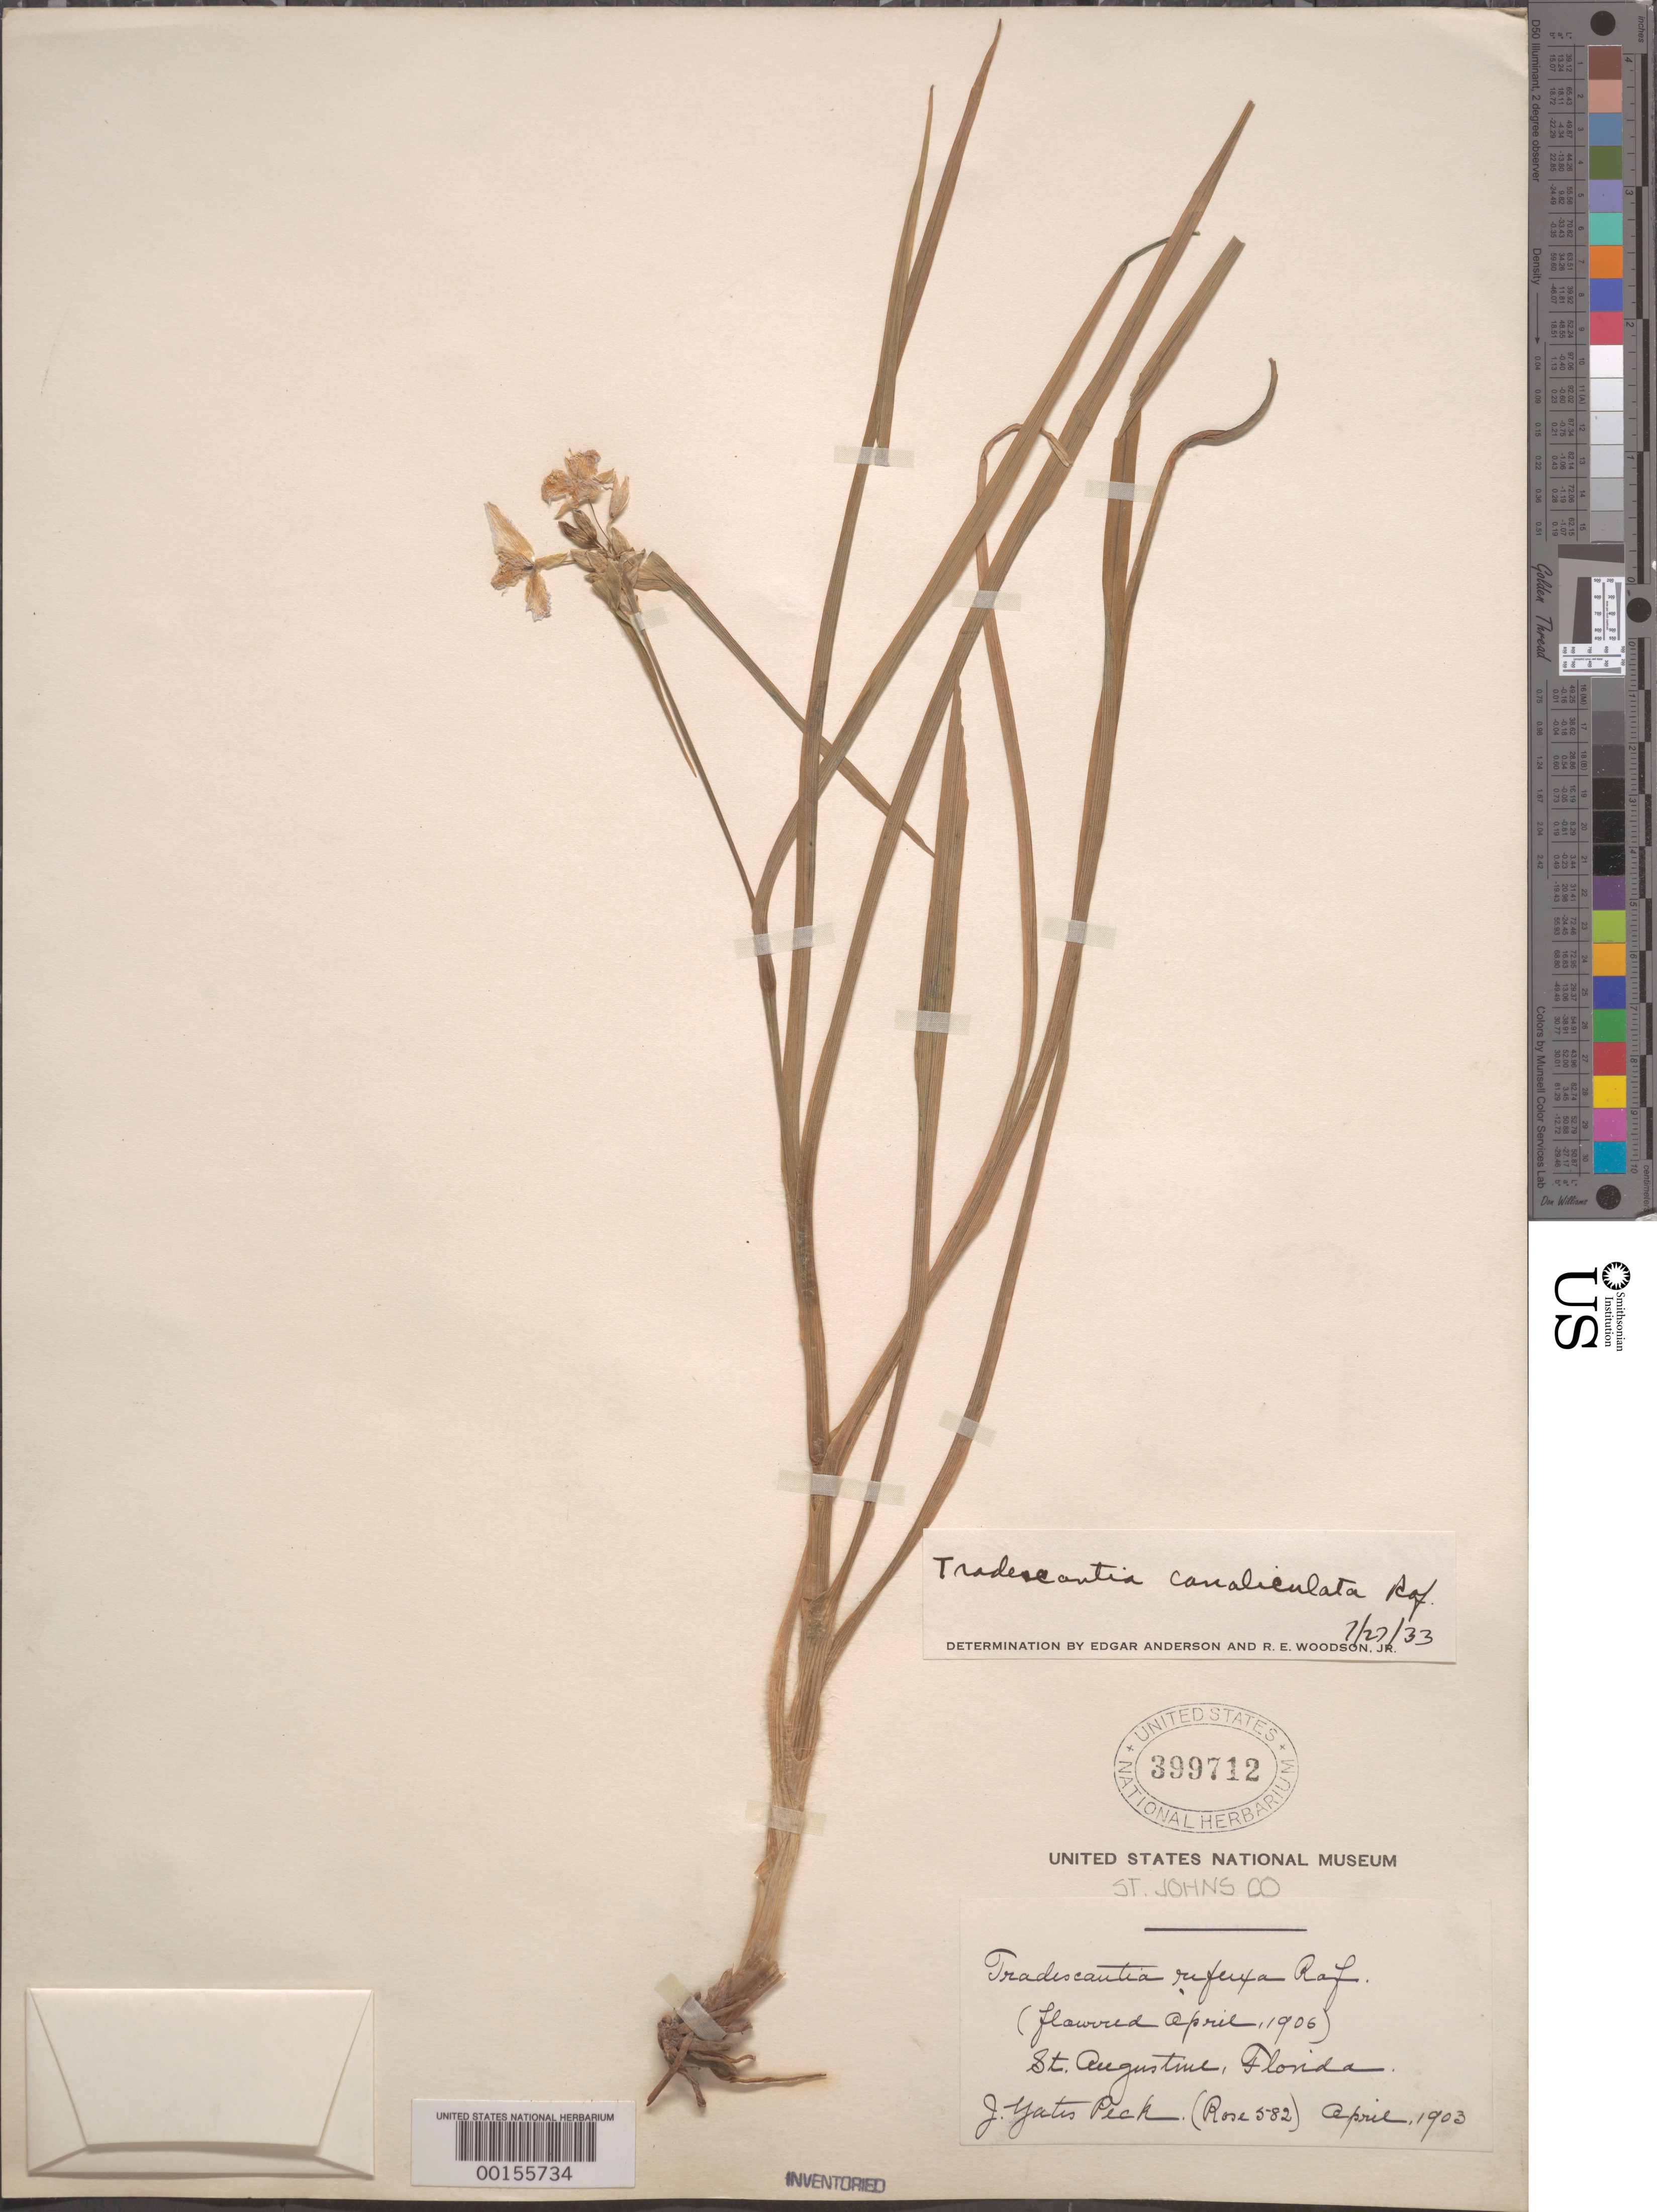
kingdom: Plantae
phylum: Tracheophyta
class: Liliopsida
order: Commelinales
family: Commelinaceae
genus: Tradescantia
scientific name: Tradescantia ohiensis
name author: Raf.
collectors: J. Peck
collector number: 582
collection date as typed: Apr 1903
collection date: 1903-04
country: United States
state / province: Florida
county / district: Saint Johns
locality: St. augustine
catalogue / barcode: US 399712